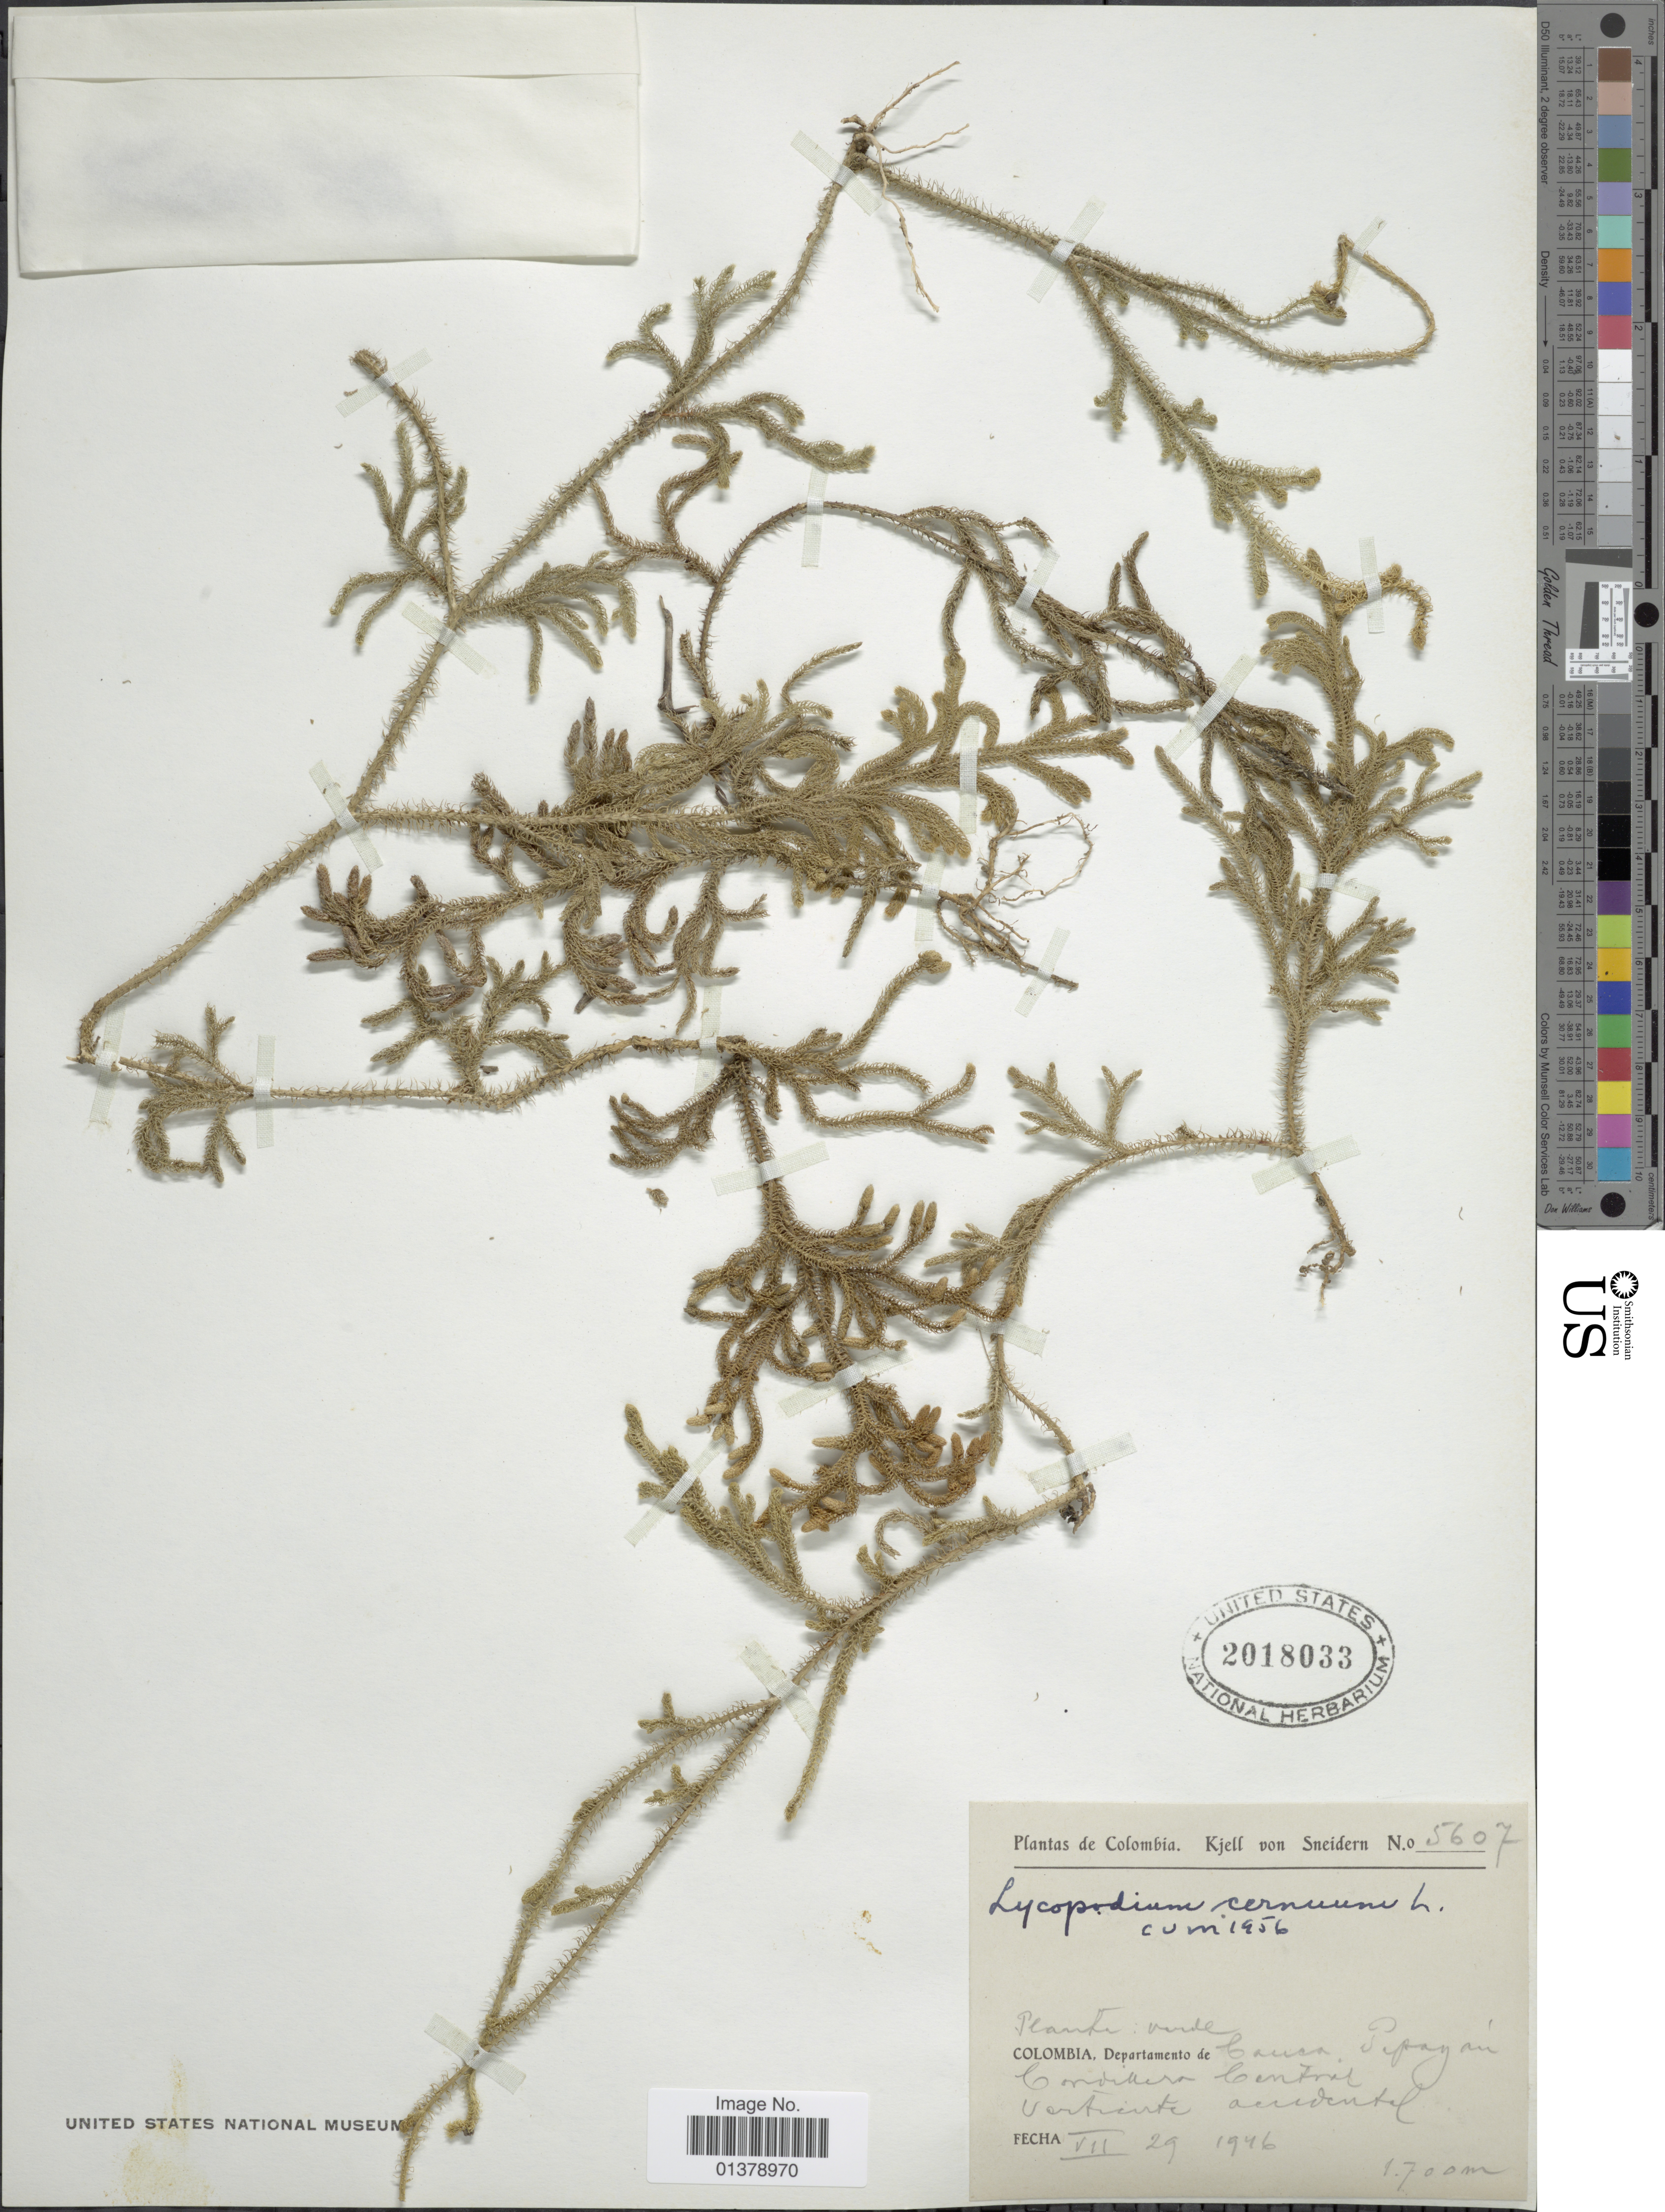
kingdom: Plantae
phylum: Tracheophyta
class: Lycopodiopsida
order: Lycopodiales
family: Lycopodiaceae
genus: Palhinhaea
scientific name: Palhinhaea cernua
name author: (L.) Vasc. & Franco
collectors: K. von Sneidern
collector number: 5607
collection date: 1946-07-29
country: Colombia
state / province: Cauca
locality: Popayan, Cordillera Central occidental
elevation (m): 1700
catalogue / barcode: US 2018033